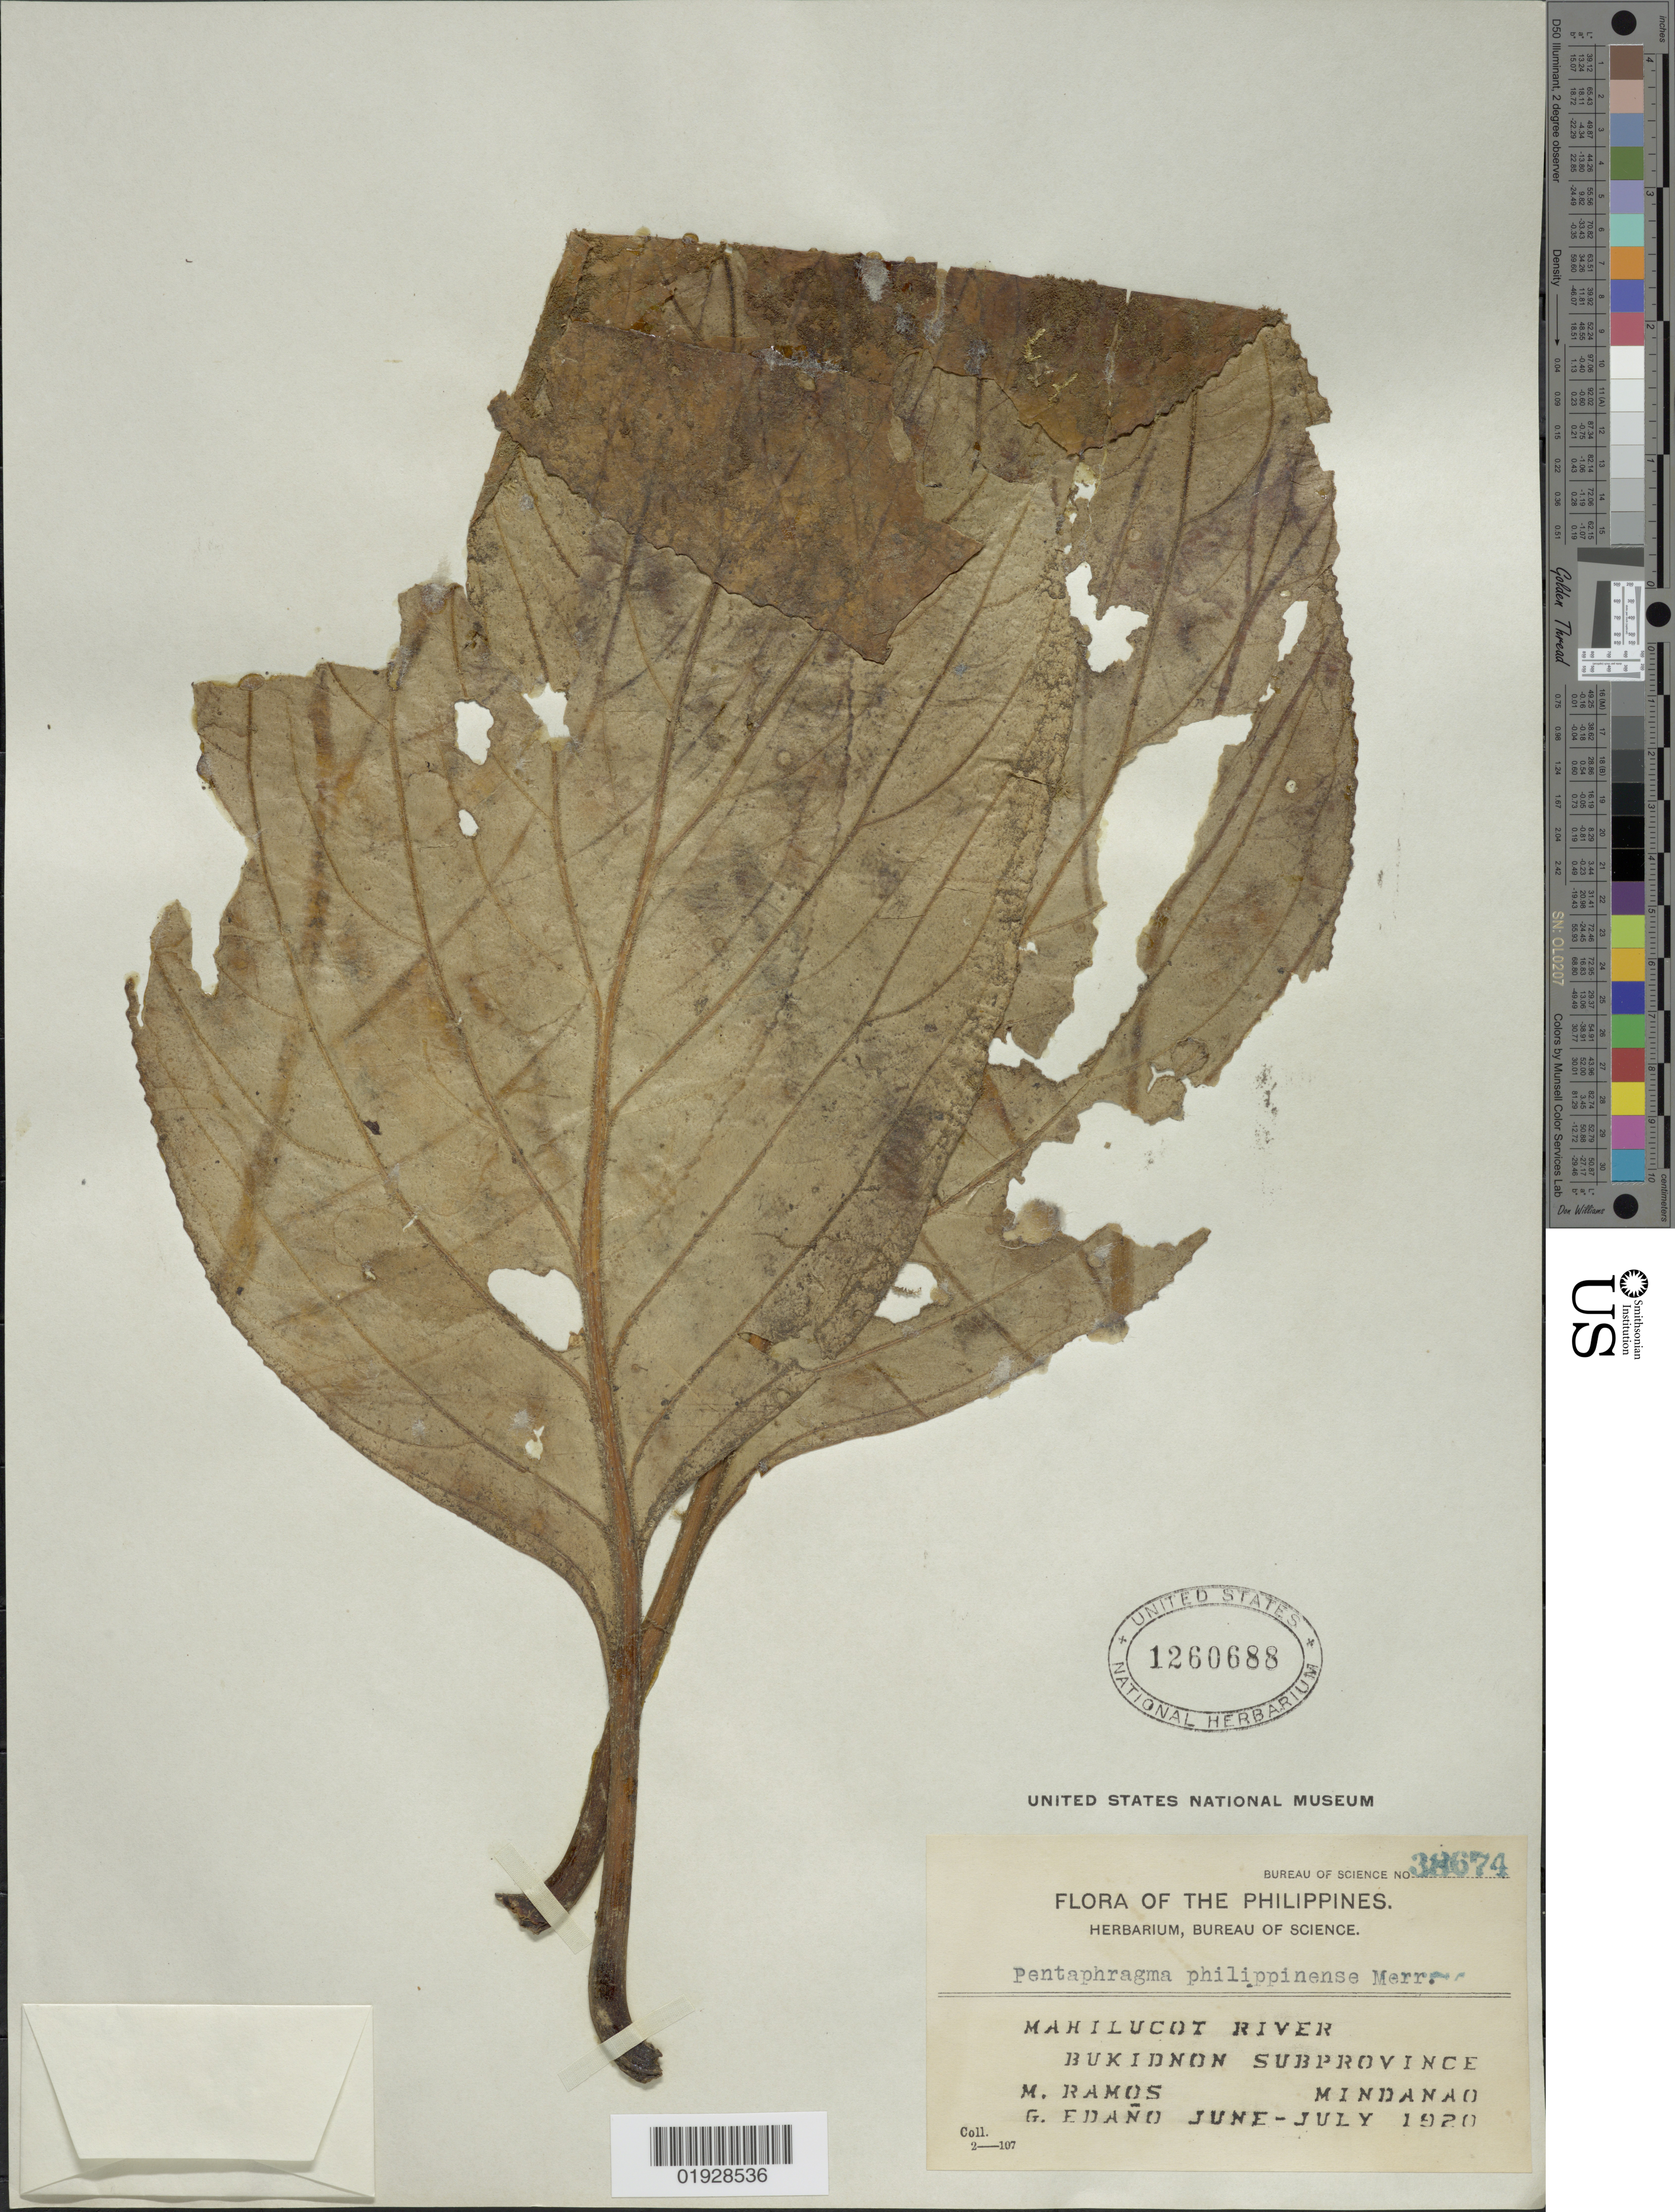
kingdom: Plantae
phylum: Tracheophyta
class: Magnoliopsida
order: Asterales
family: Pentaphragmataceae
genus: Pentaphragma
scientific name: Pentaphragma philippinensis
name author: Merr.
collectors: M. Ramos & G. Edaño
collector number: Bureau of Science 38674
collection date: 1920-06/1920-07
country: Philippines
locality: Mahilucot River, Bukidnon Subprovince, Mindanao.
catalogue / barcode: US 1260688